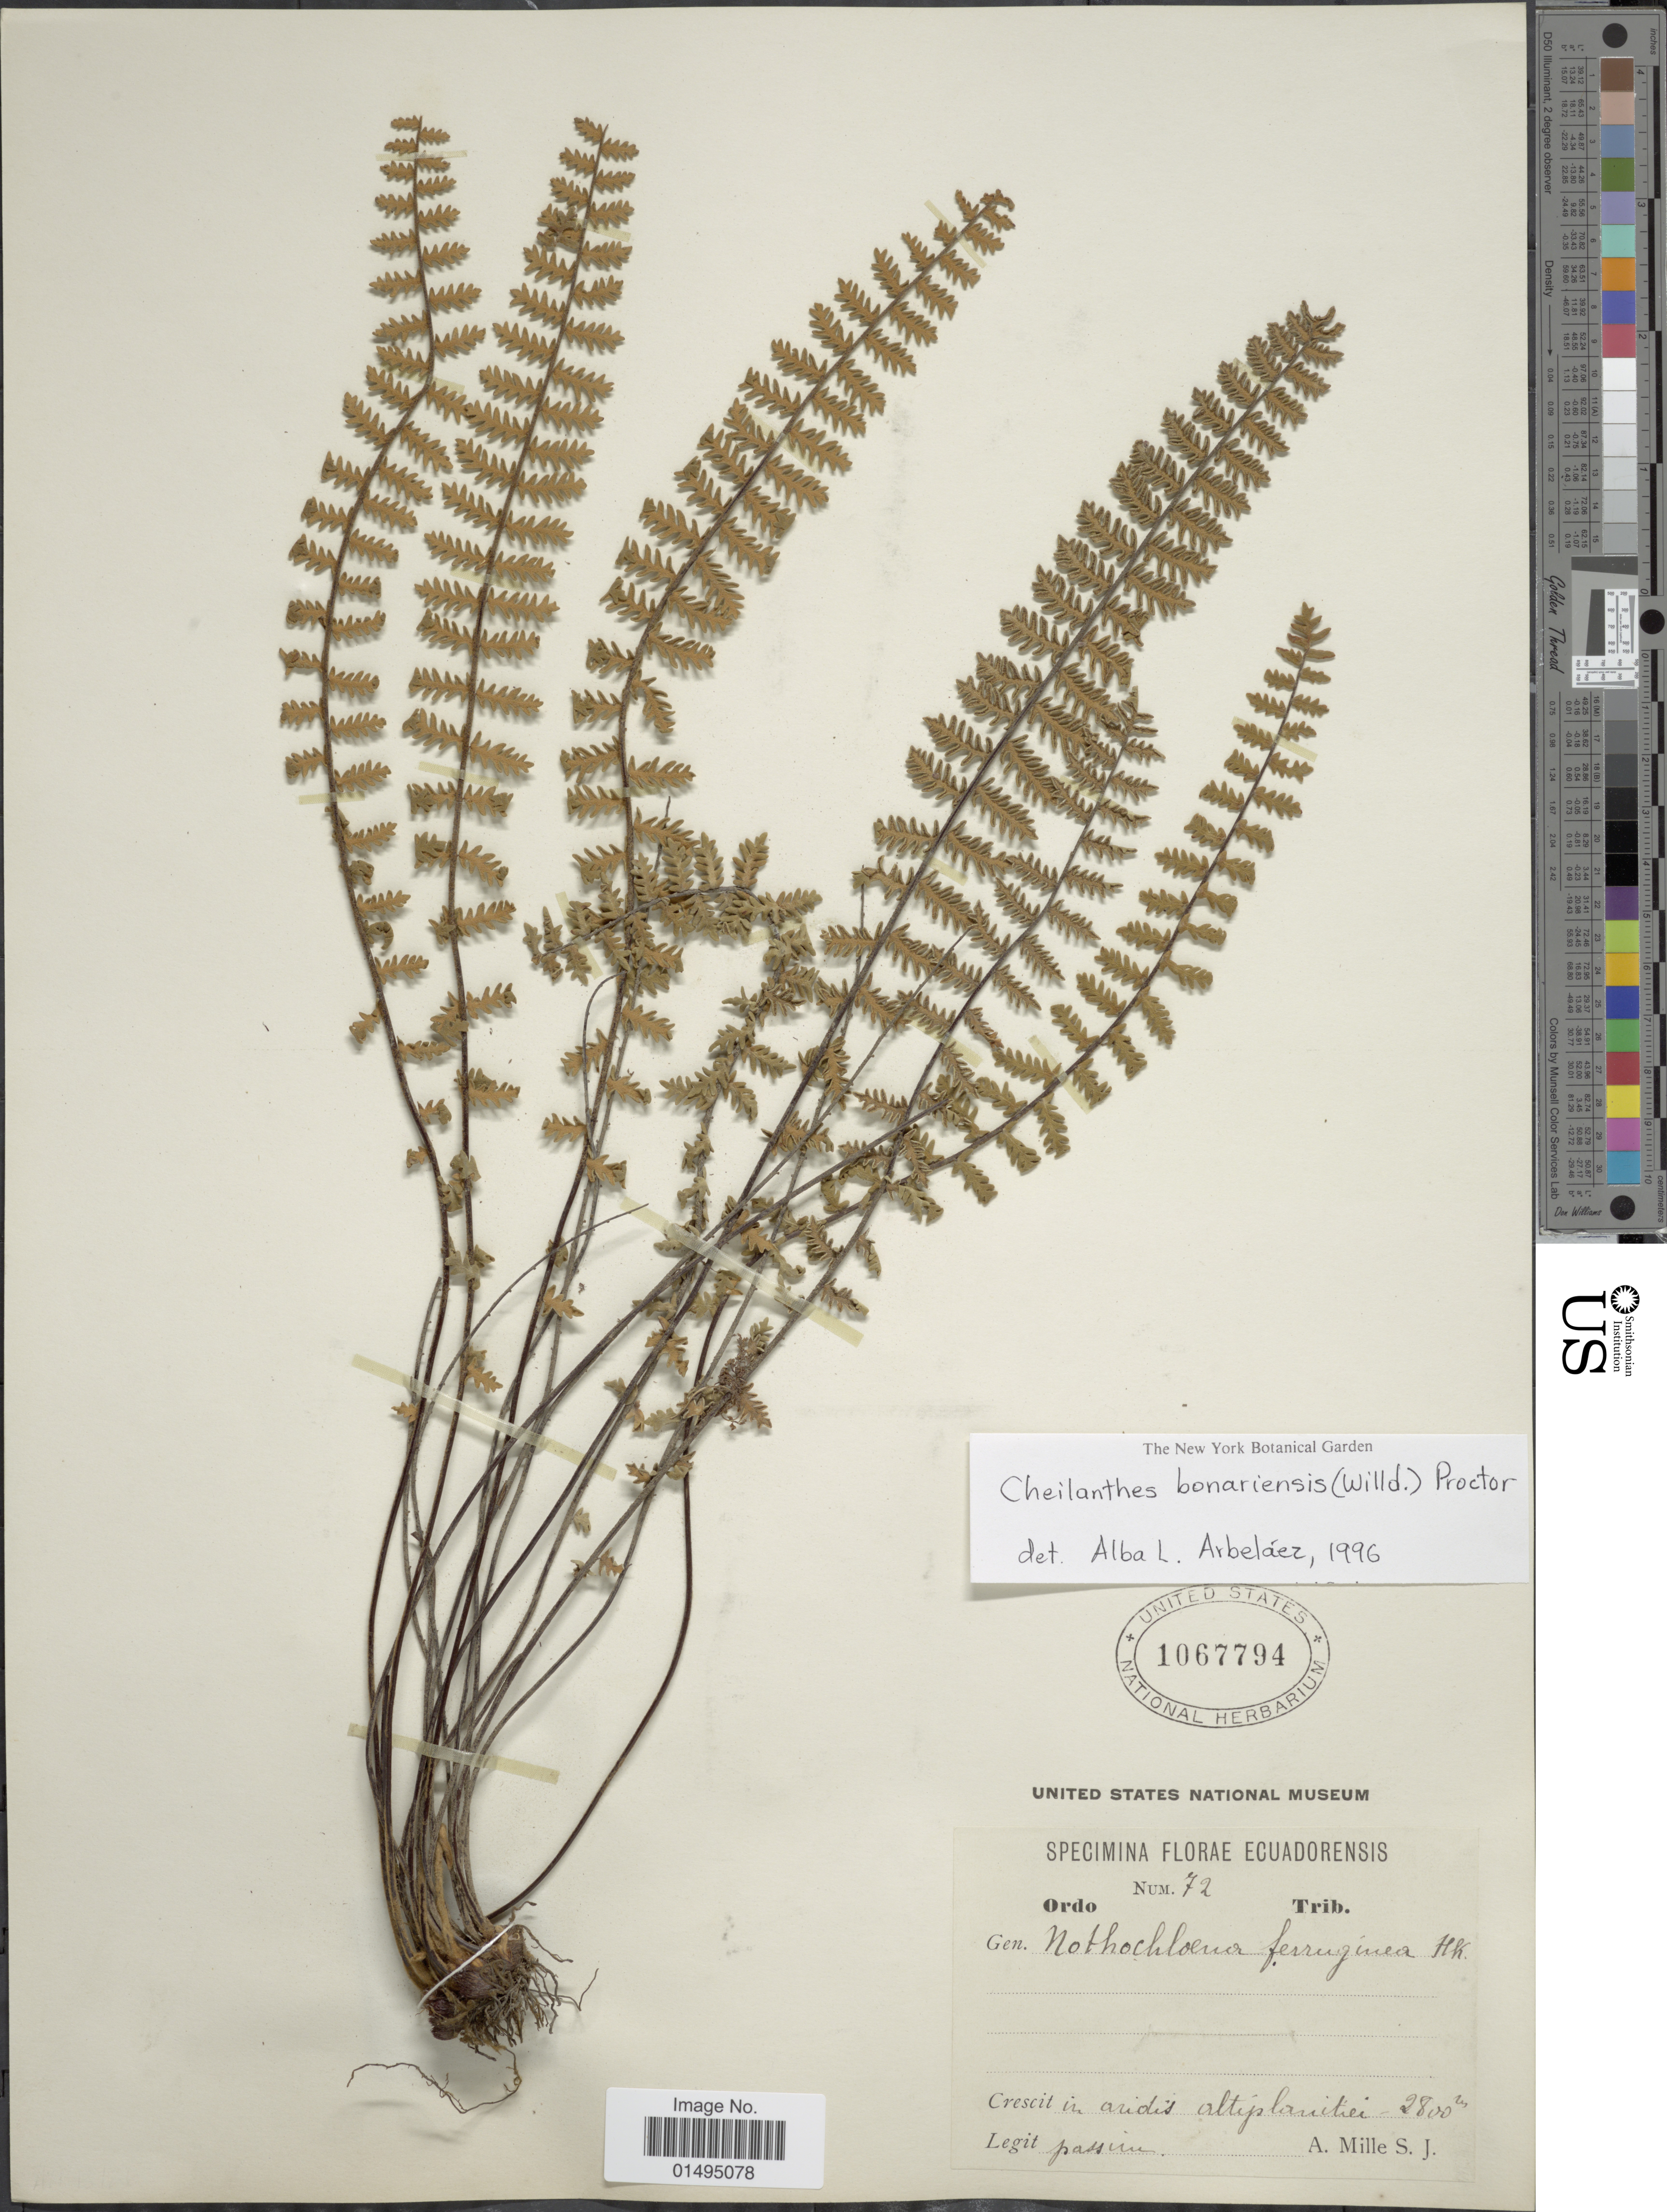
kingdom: Plantae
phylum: Tracheophyta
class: Polypodiopsida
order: Polypodiales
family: Pteridaceae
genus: Myriopteris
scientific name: Myriopteris aurea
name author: (Poir.) Grusz & Windham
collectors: A. Mille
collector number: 72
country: Ecuador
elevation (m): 2800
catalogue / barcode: US 1067794